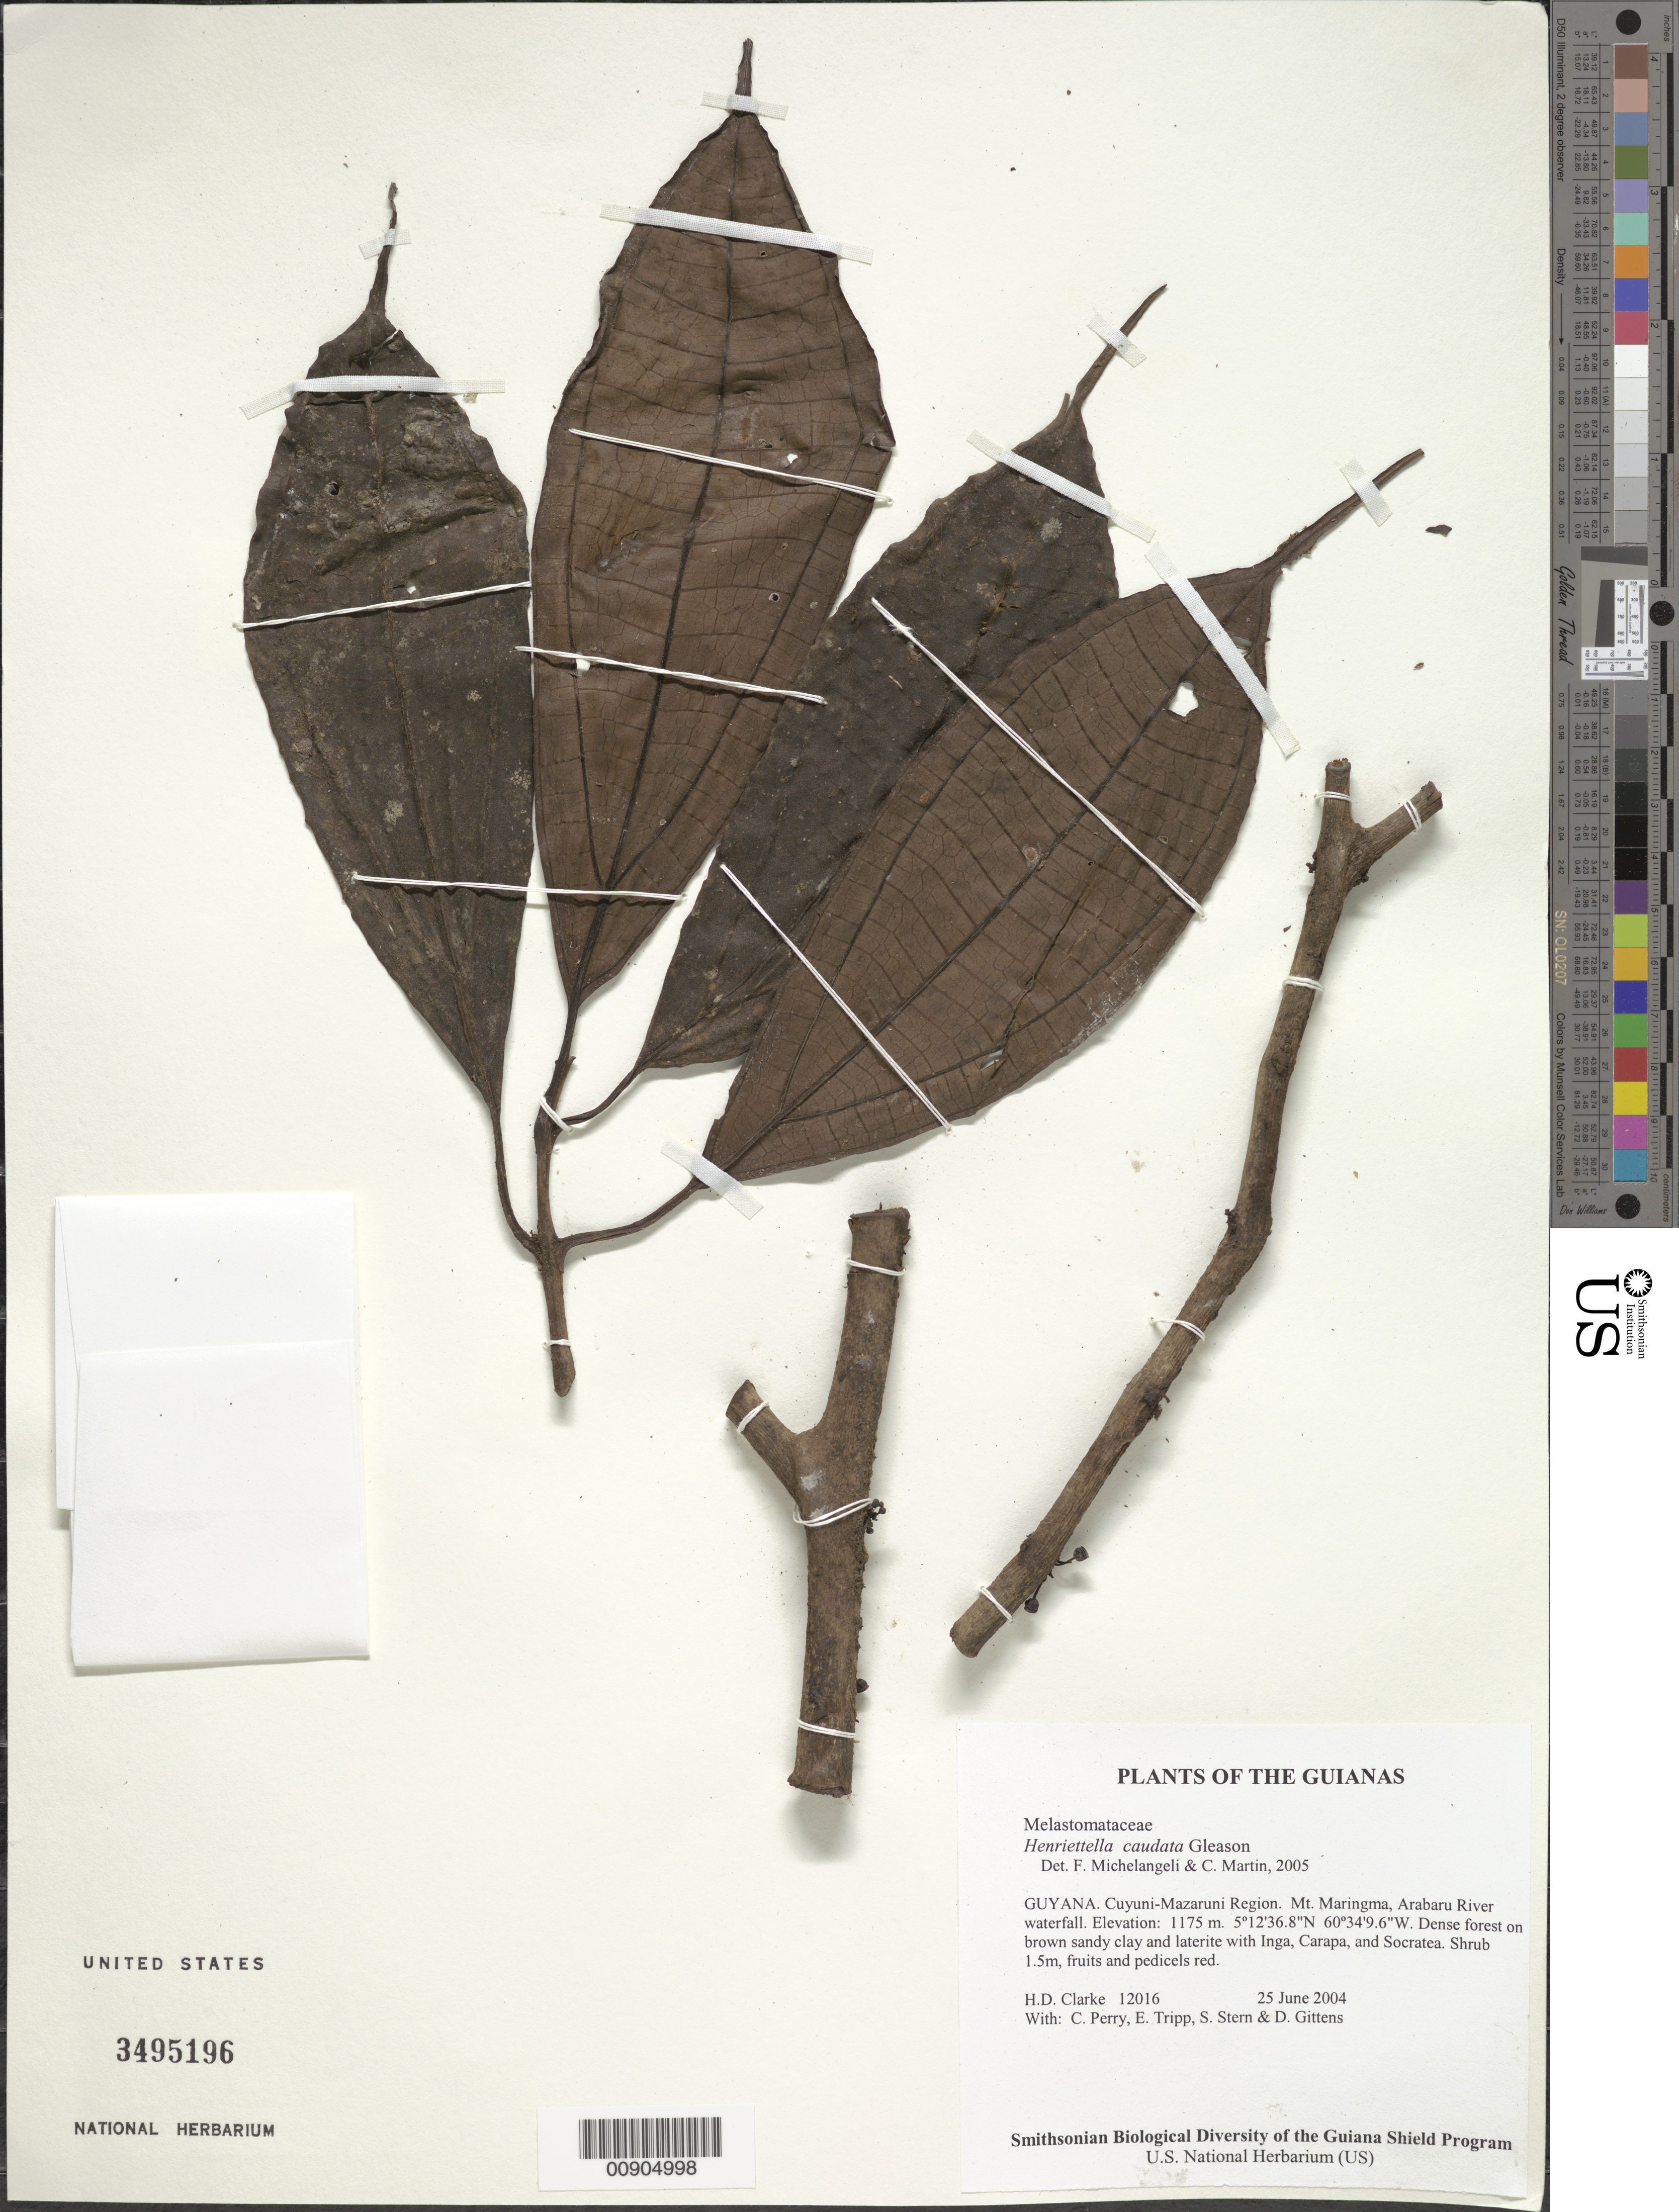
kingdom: Plantae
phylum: Tracheophyta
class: Magnoliopsida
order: Myrtales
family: Melastomataceae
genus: Henriettea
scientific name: Henriettea caudata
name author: (Gleason) Penneys et al.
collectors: H. D. Clarke, C. Perry, E. Tripp, S. R. Stern & D. Gittens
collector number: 12016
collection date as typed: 25 June 2004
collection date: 2004-06-25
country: Guyana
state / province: Cuyuni-Mazaruni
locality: Mt. Maringma, Arabaru River waterfall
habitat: Dense forest on brown sandy clay and laterite with Inga, Carapa, and Socratea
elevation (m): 1175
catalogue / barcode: US 3495196